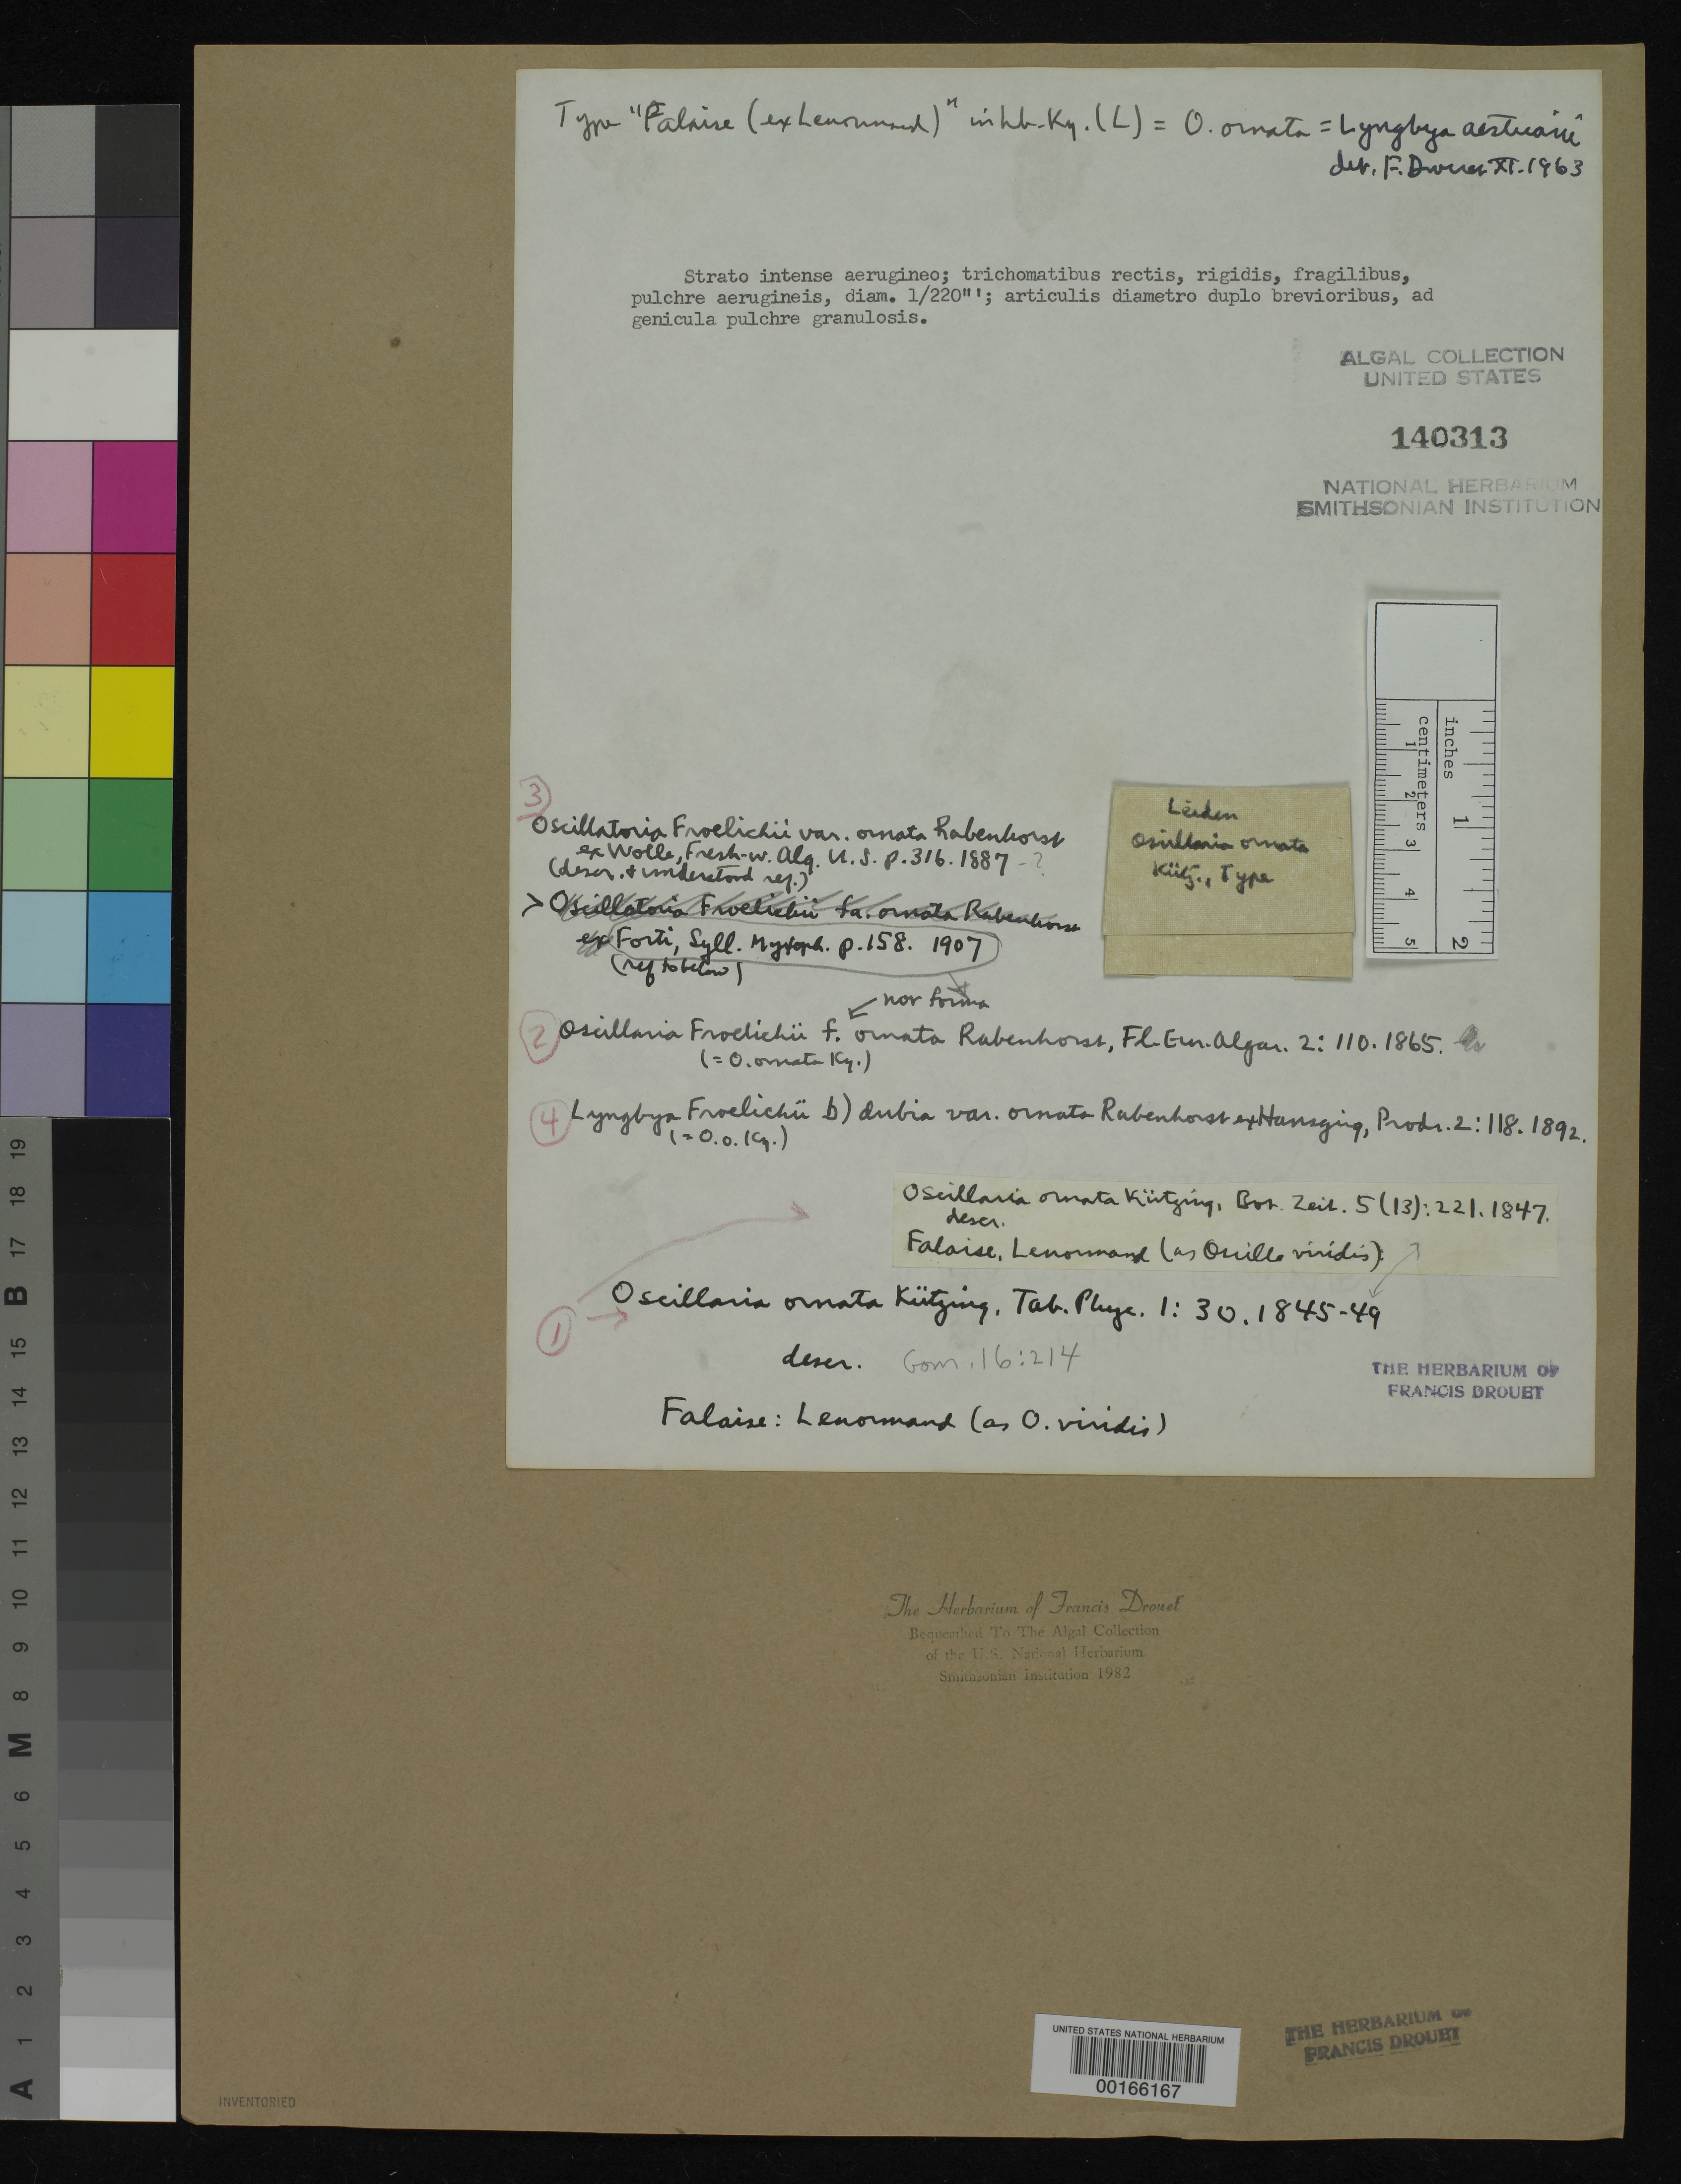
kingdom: Bacteria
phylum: Cyanobacteria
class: Cyanobacteriia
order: Cyanobacteriales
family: Oscillatoriaceae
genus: Oscillatoria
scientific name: Oscillatoria ornata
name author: Kütz.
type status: Isotype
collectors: S. Lenormand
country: France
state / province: Normandie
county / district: Calvados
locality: Falaise.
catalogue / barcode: US 140313